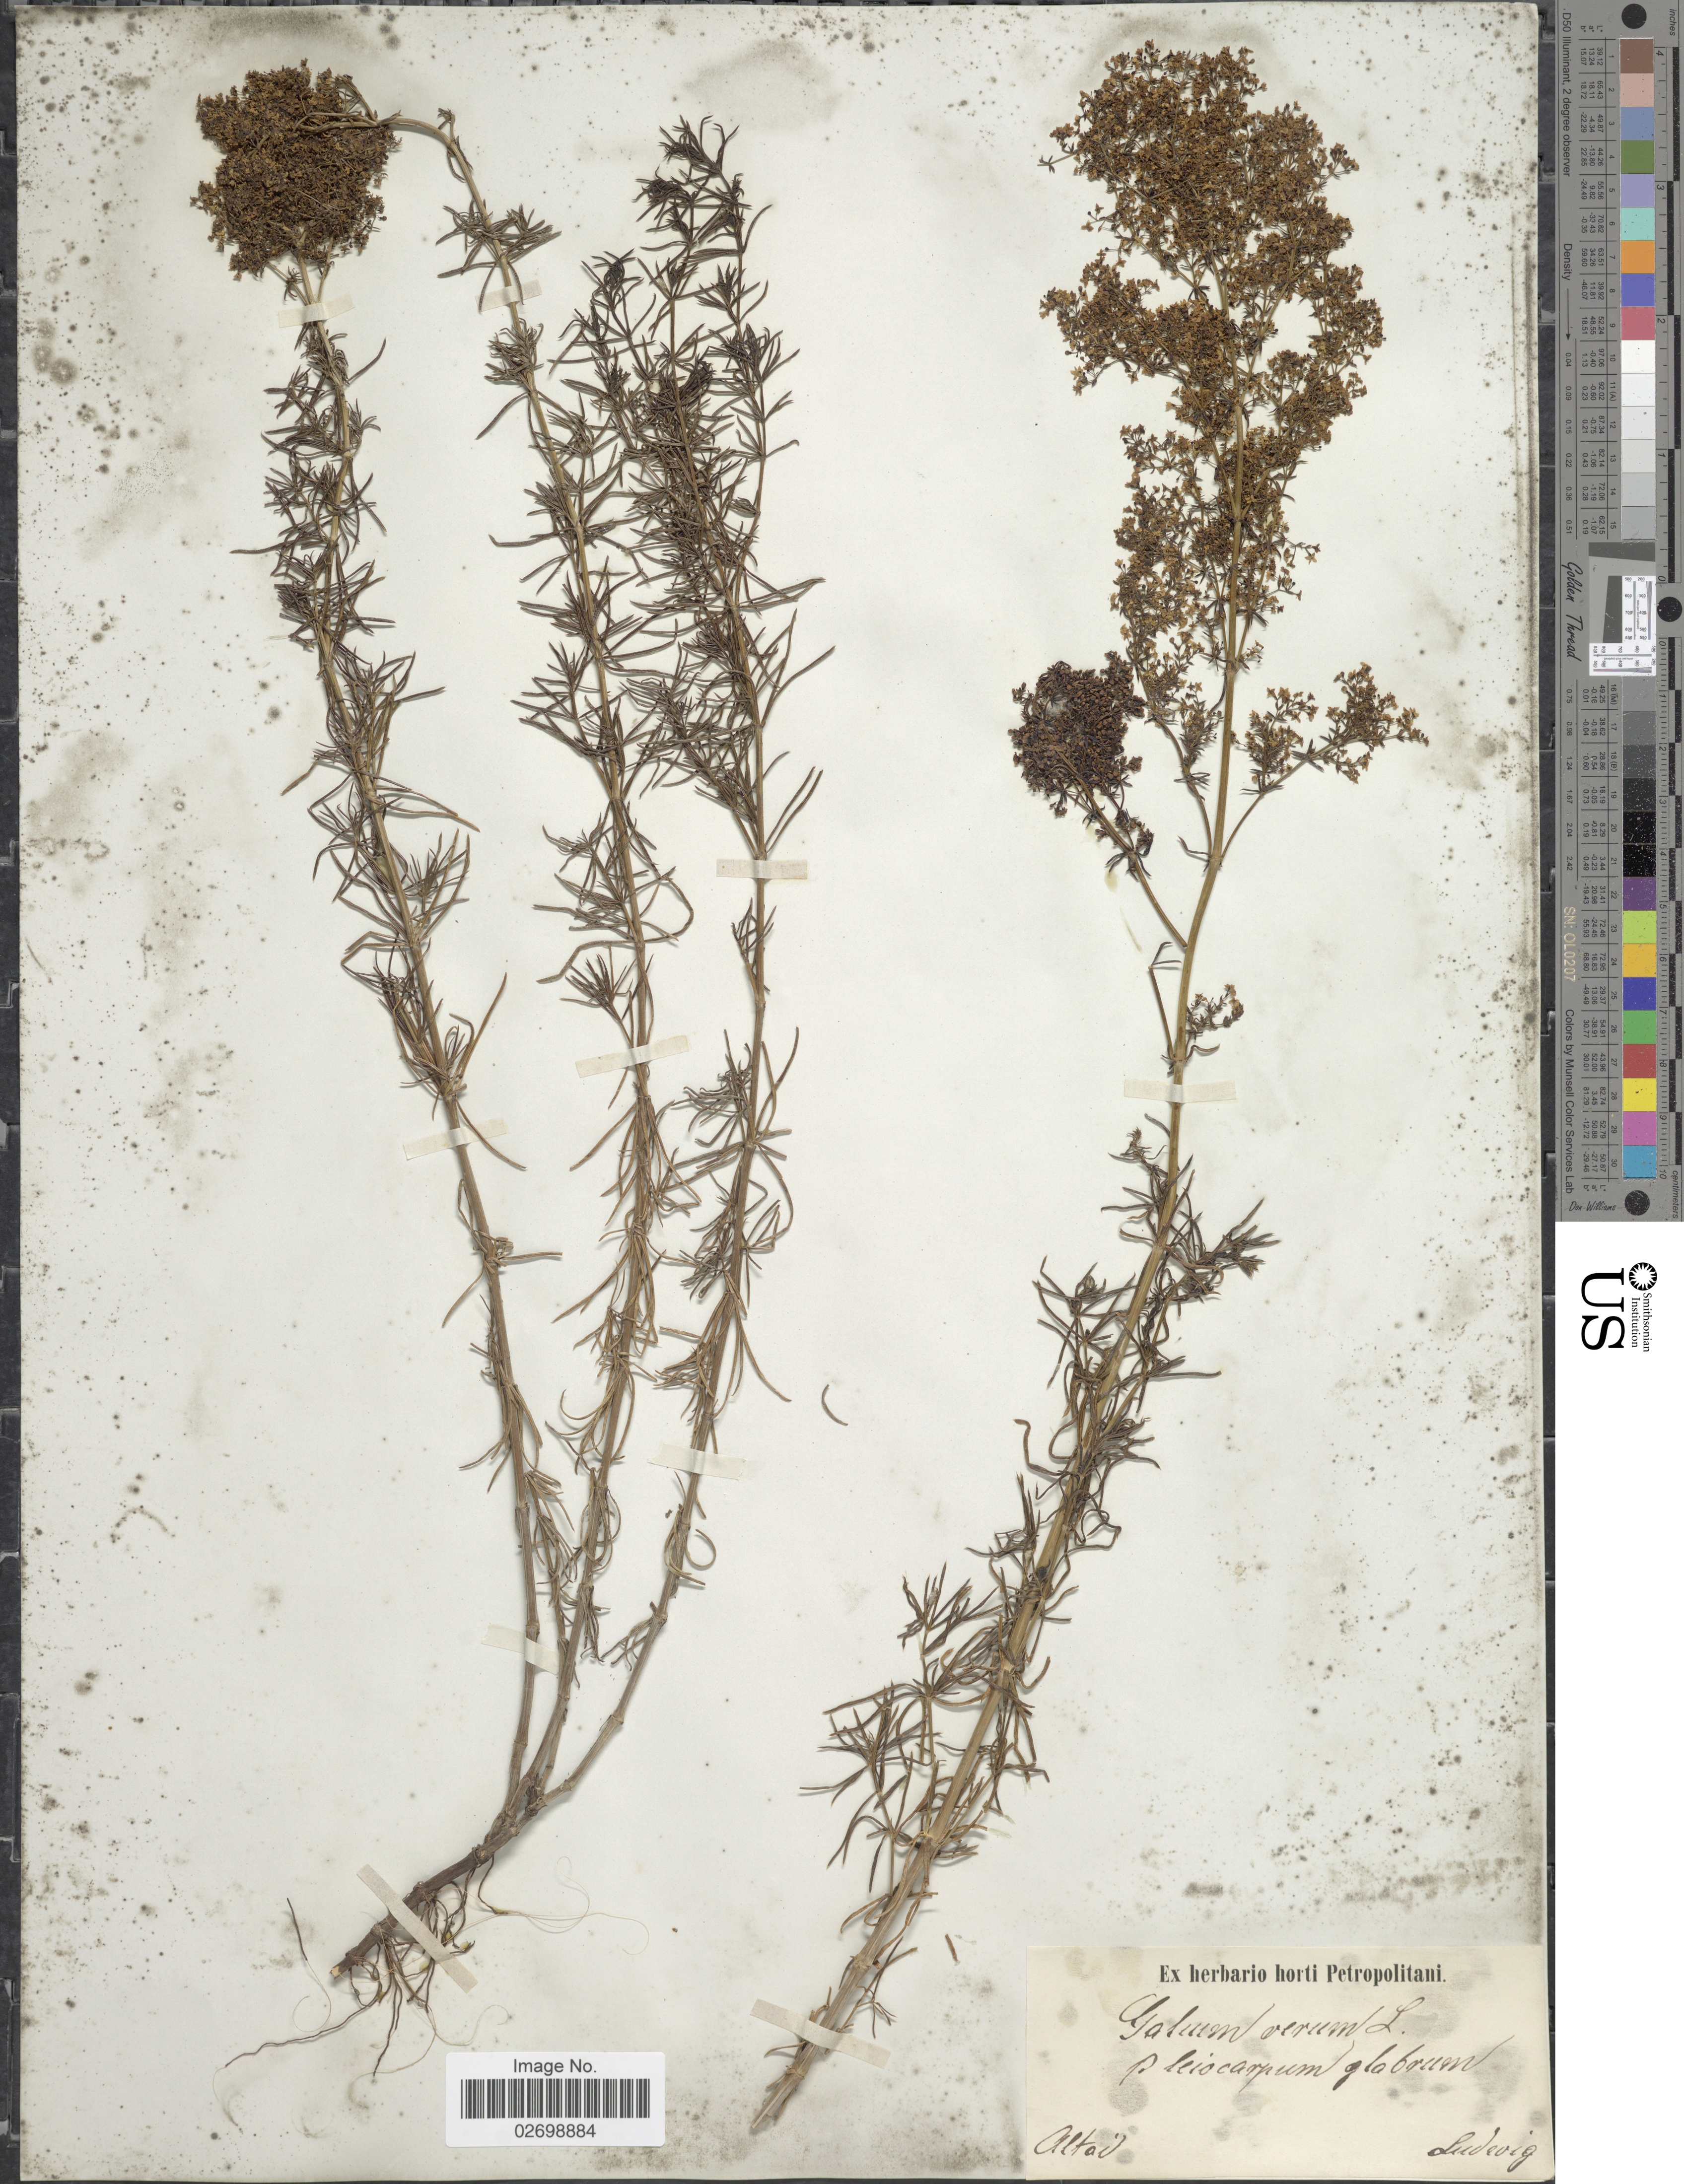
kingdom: Plantae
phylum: Tracheophyta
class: Magnoliopsida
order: Gentianales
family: Rubiaceae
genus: Galium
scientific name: Galium verum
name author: L.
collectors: Ludwig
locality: Altov